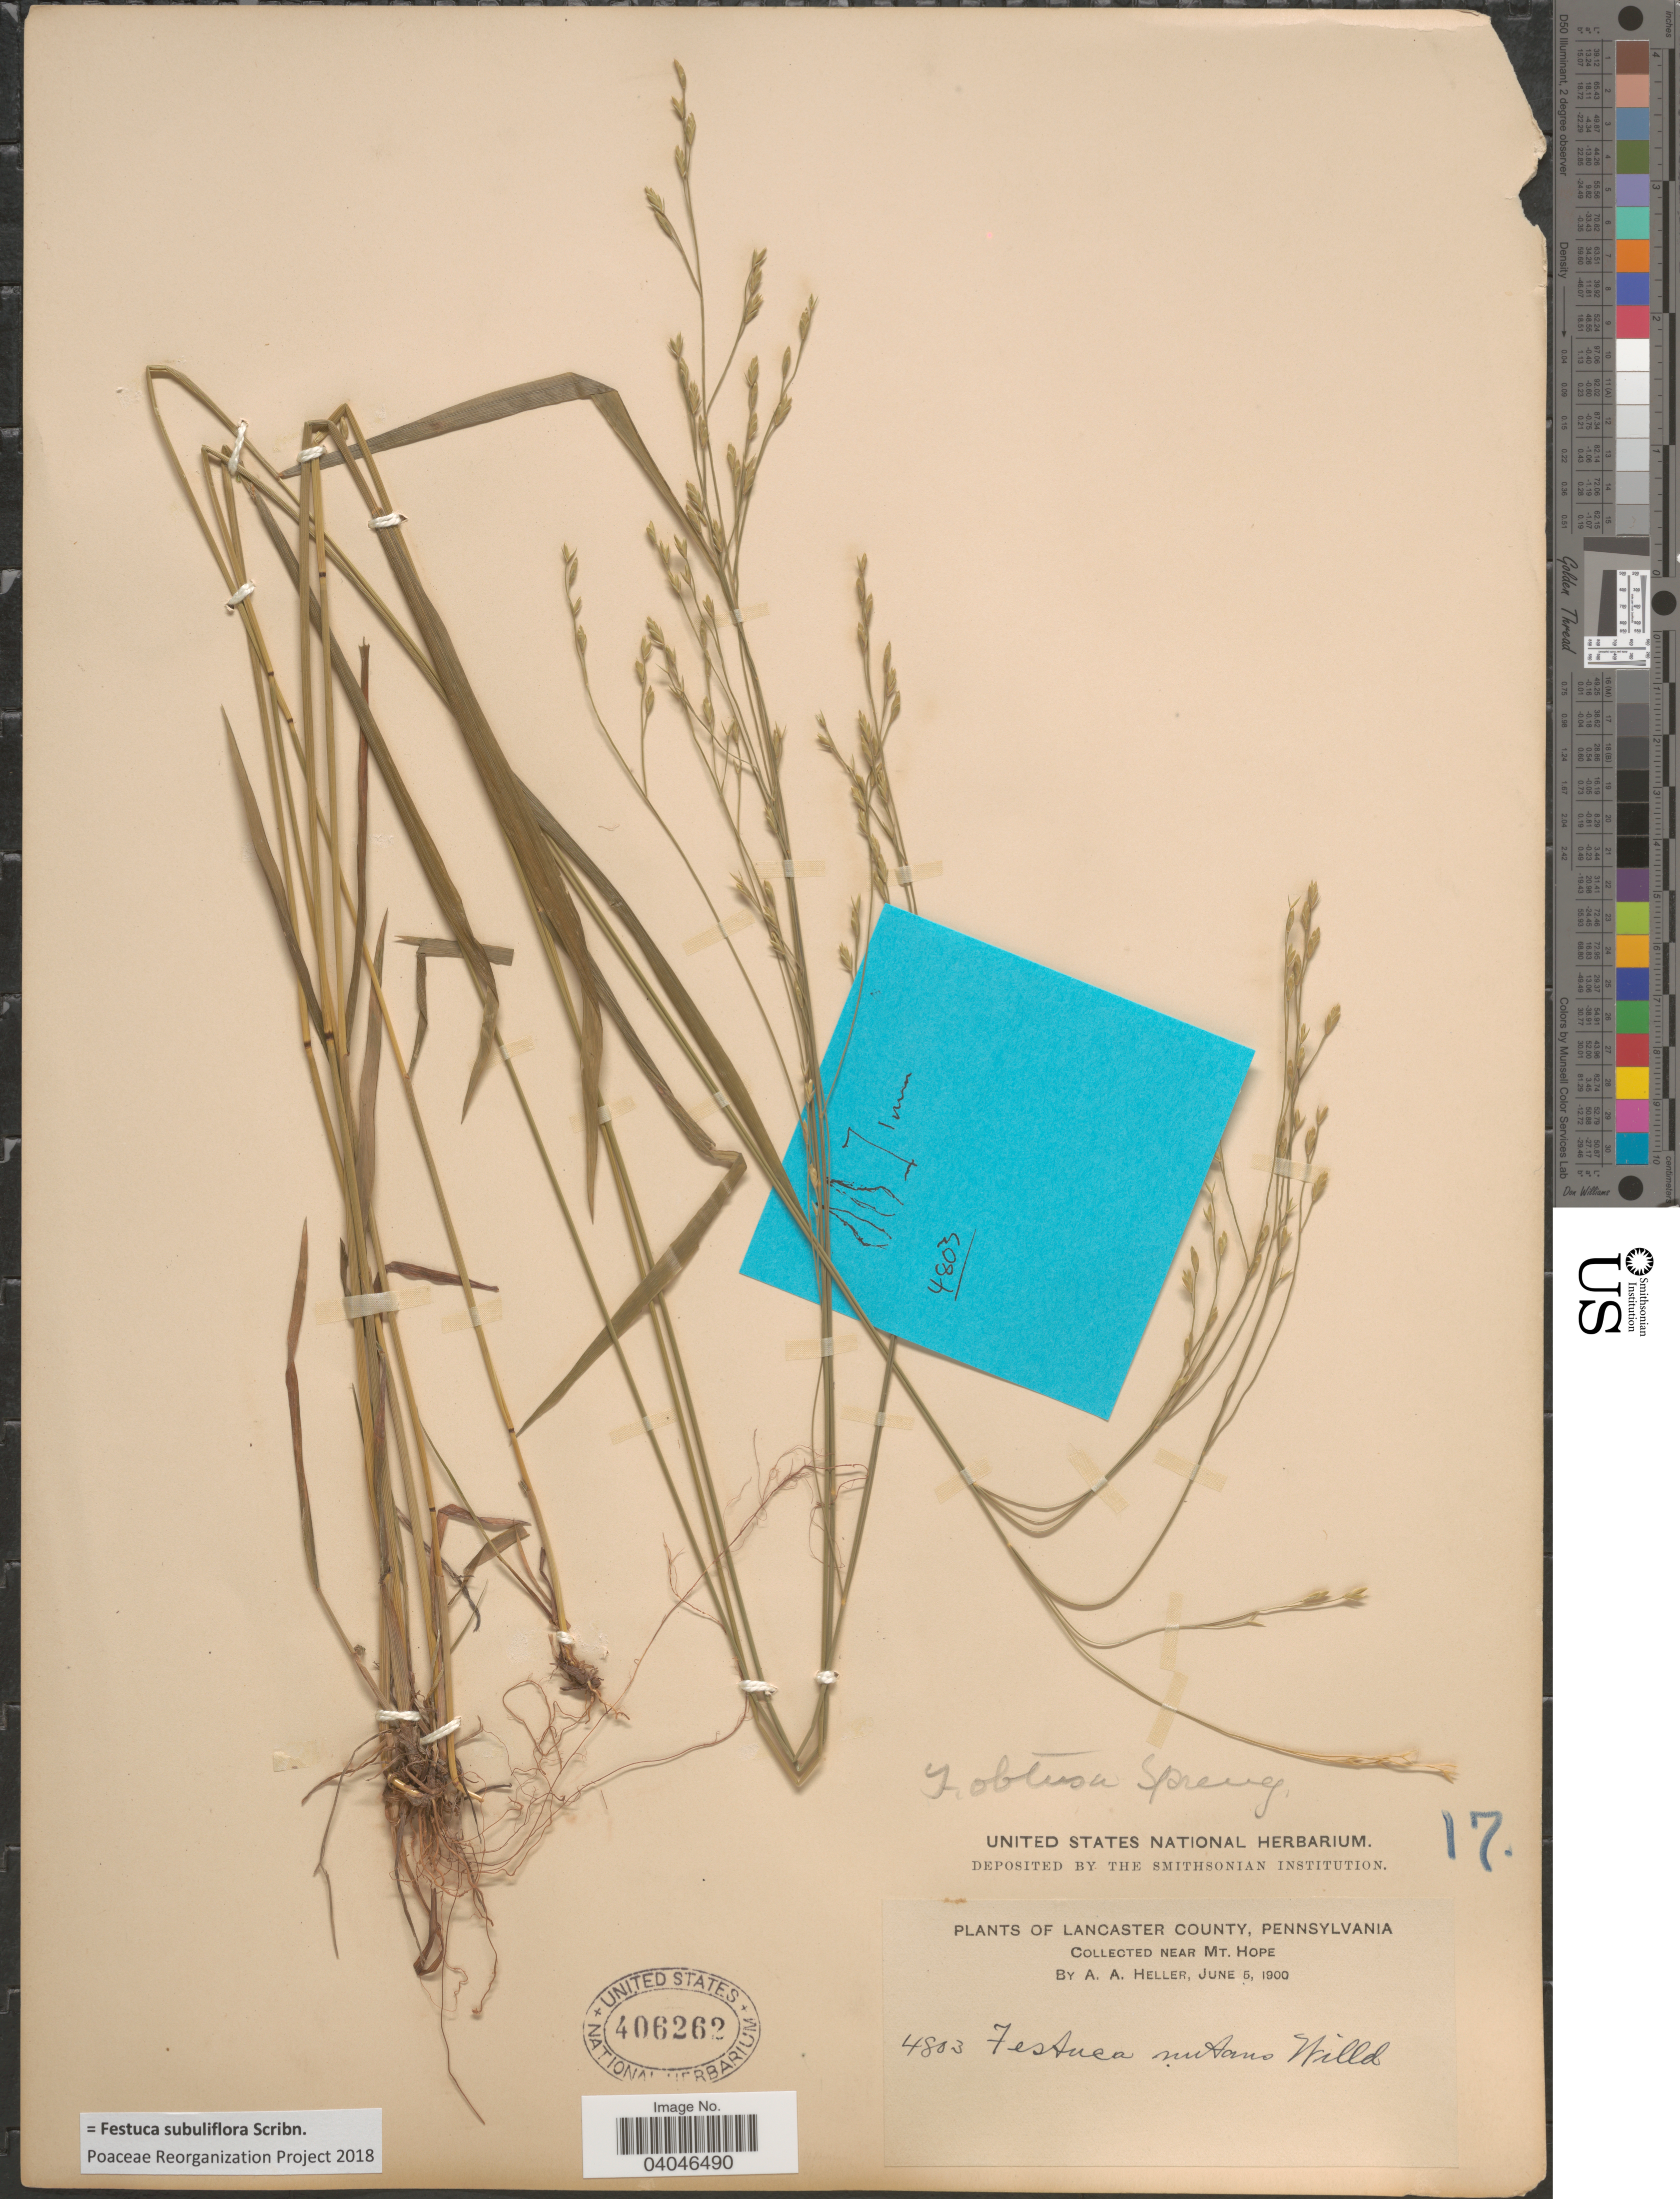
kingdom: Plantae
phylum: Tracheophyta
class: Liliopsida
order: Poales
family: Poaceae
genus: Festuca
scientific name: Festuca subuliflora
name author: Scribn.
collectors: A. A. Heller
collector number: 4803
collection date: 1900-06-05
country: United States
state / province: Pennsylvania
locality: Lancaster County. Near Mt. Hope.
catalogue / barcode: US 406262